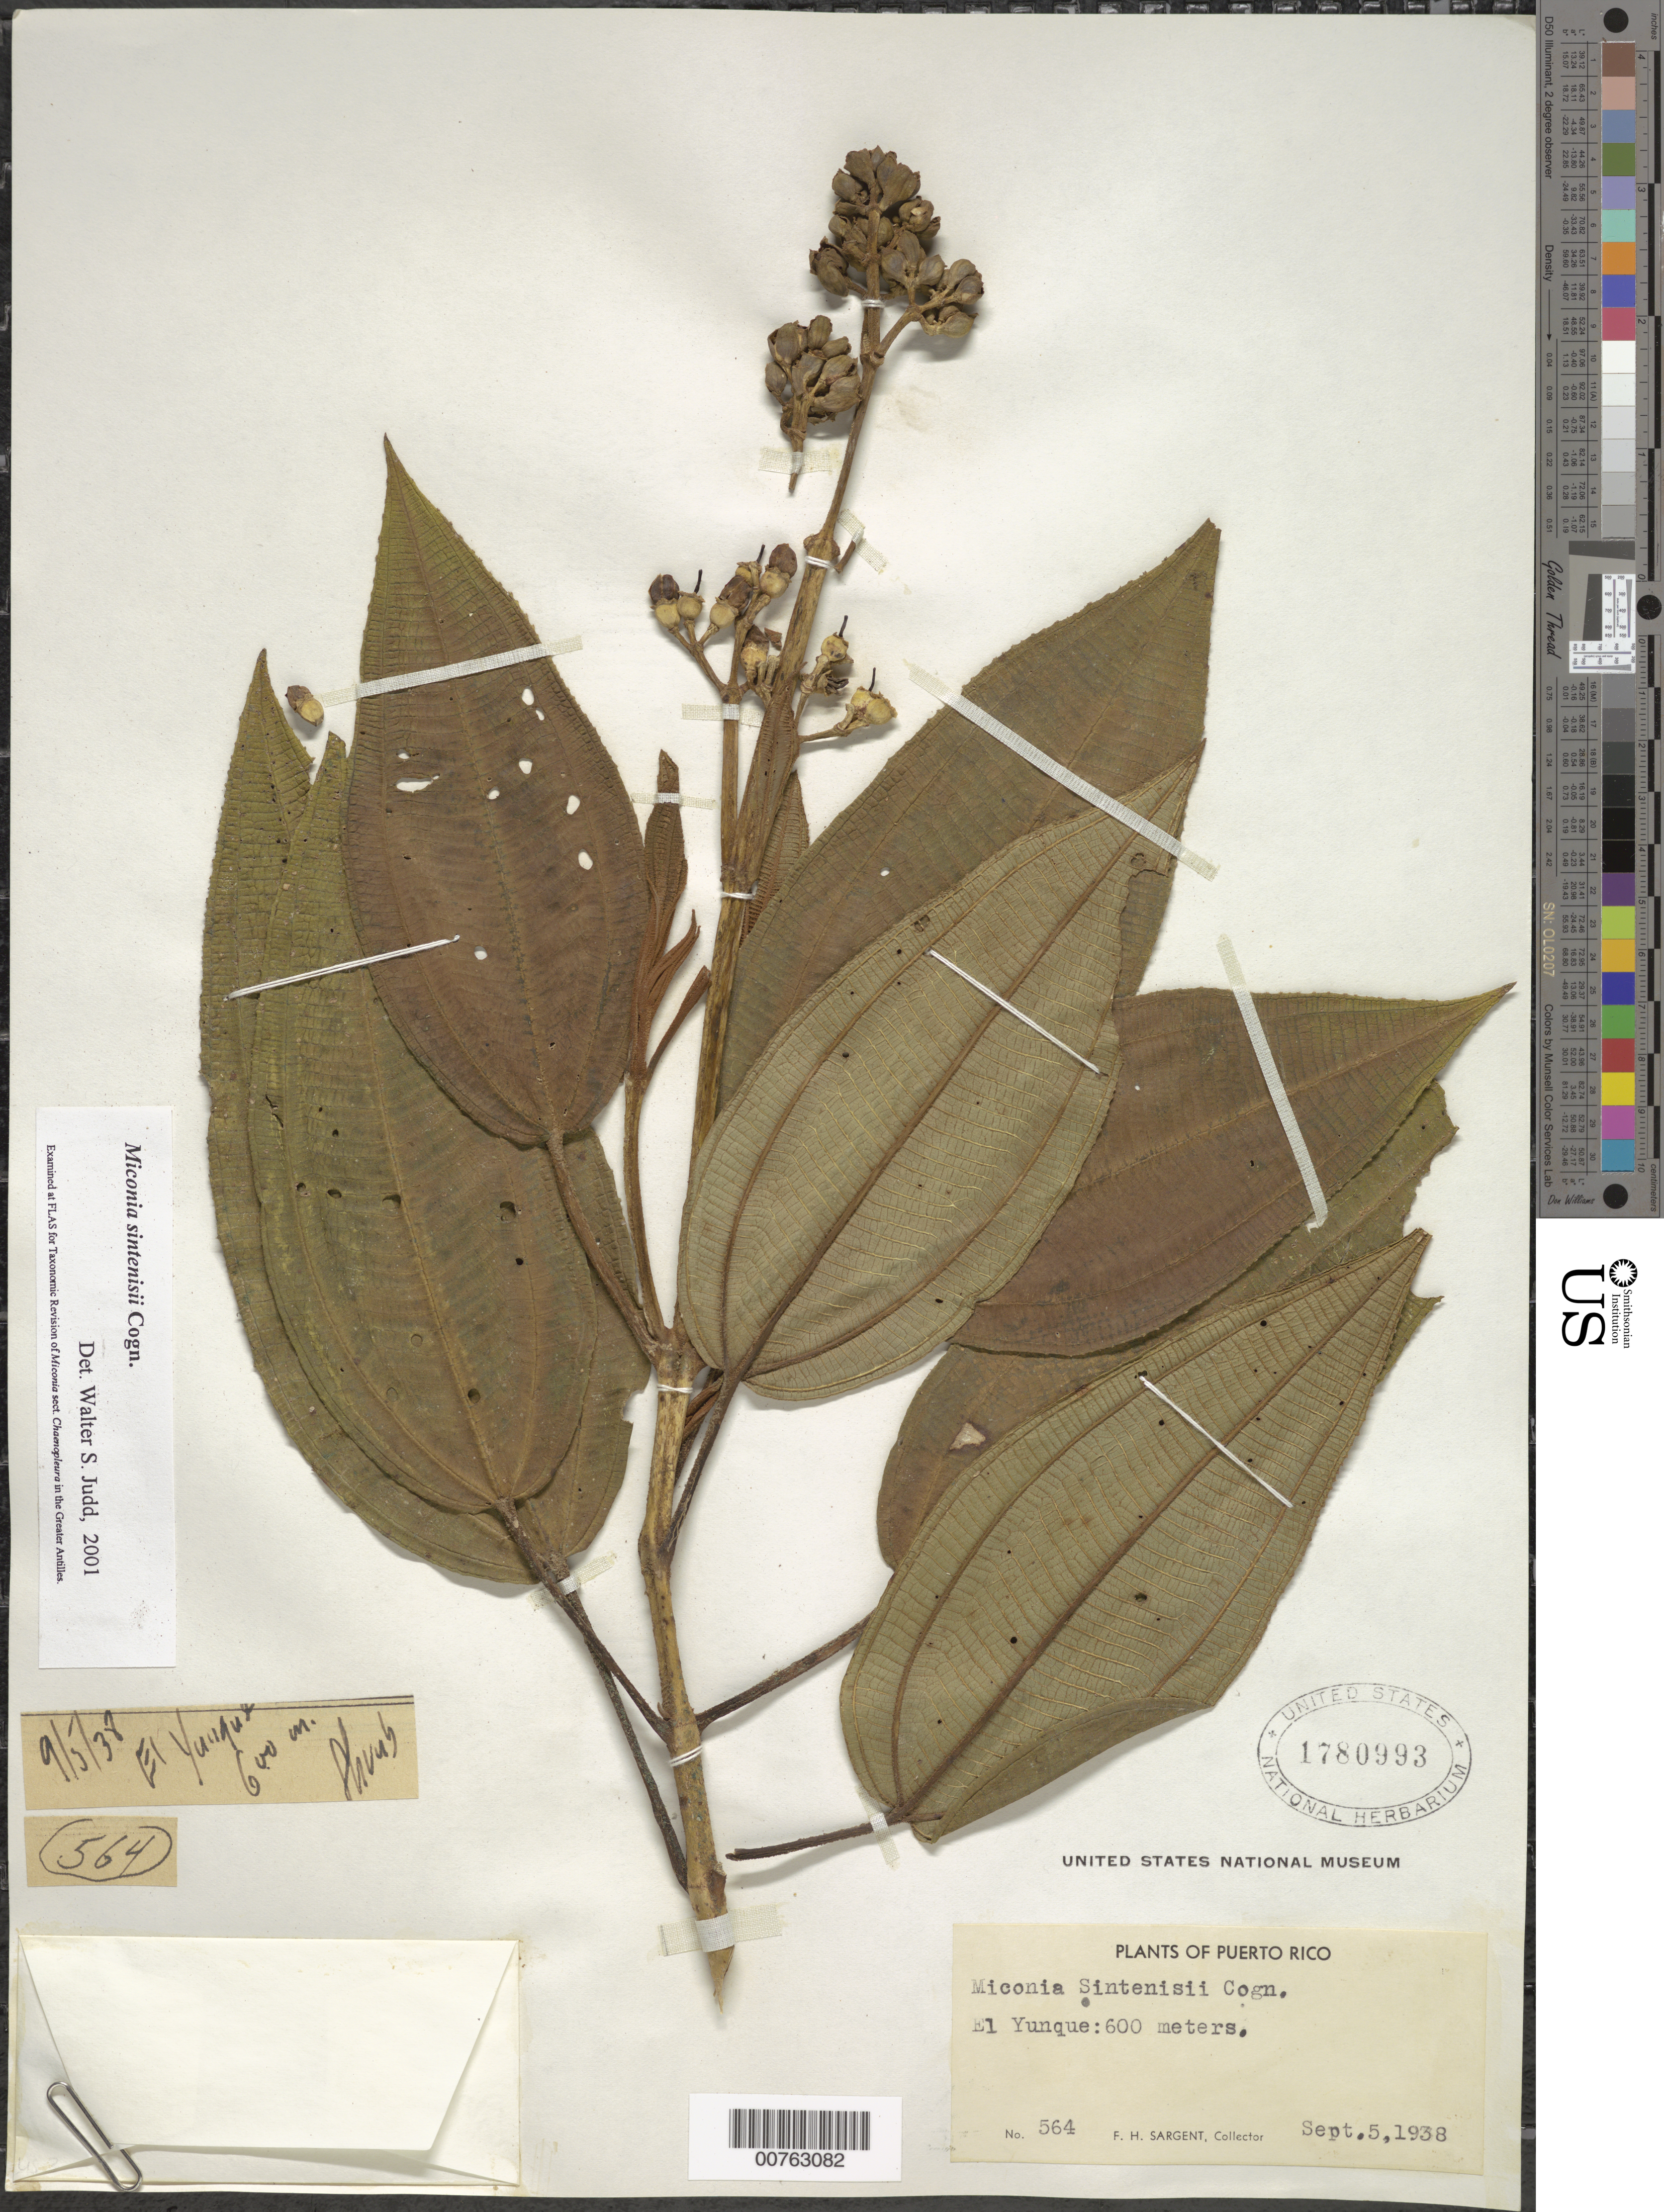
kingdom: Plantae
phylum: Tracheophyta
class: Magnoliopsida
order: Myrtales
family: Melastomataceae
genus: Miconia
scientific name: Miconia sintenisii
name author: Cogn.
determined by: Judd, Walter S.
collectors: F. H. Sargent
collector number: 564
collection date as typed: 05 Sep 1938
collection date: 1938-09-05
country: Puerto Rico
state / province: Río Grande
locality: El Yunque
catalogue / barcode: US 1780993